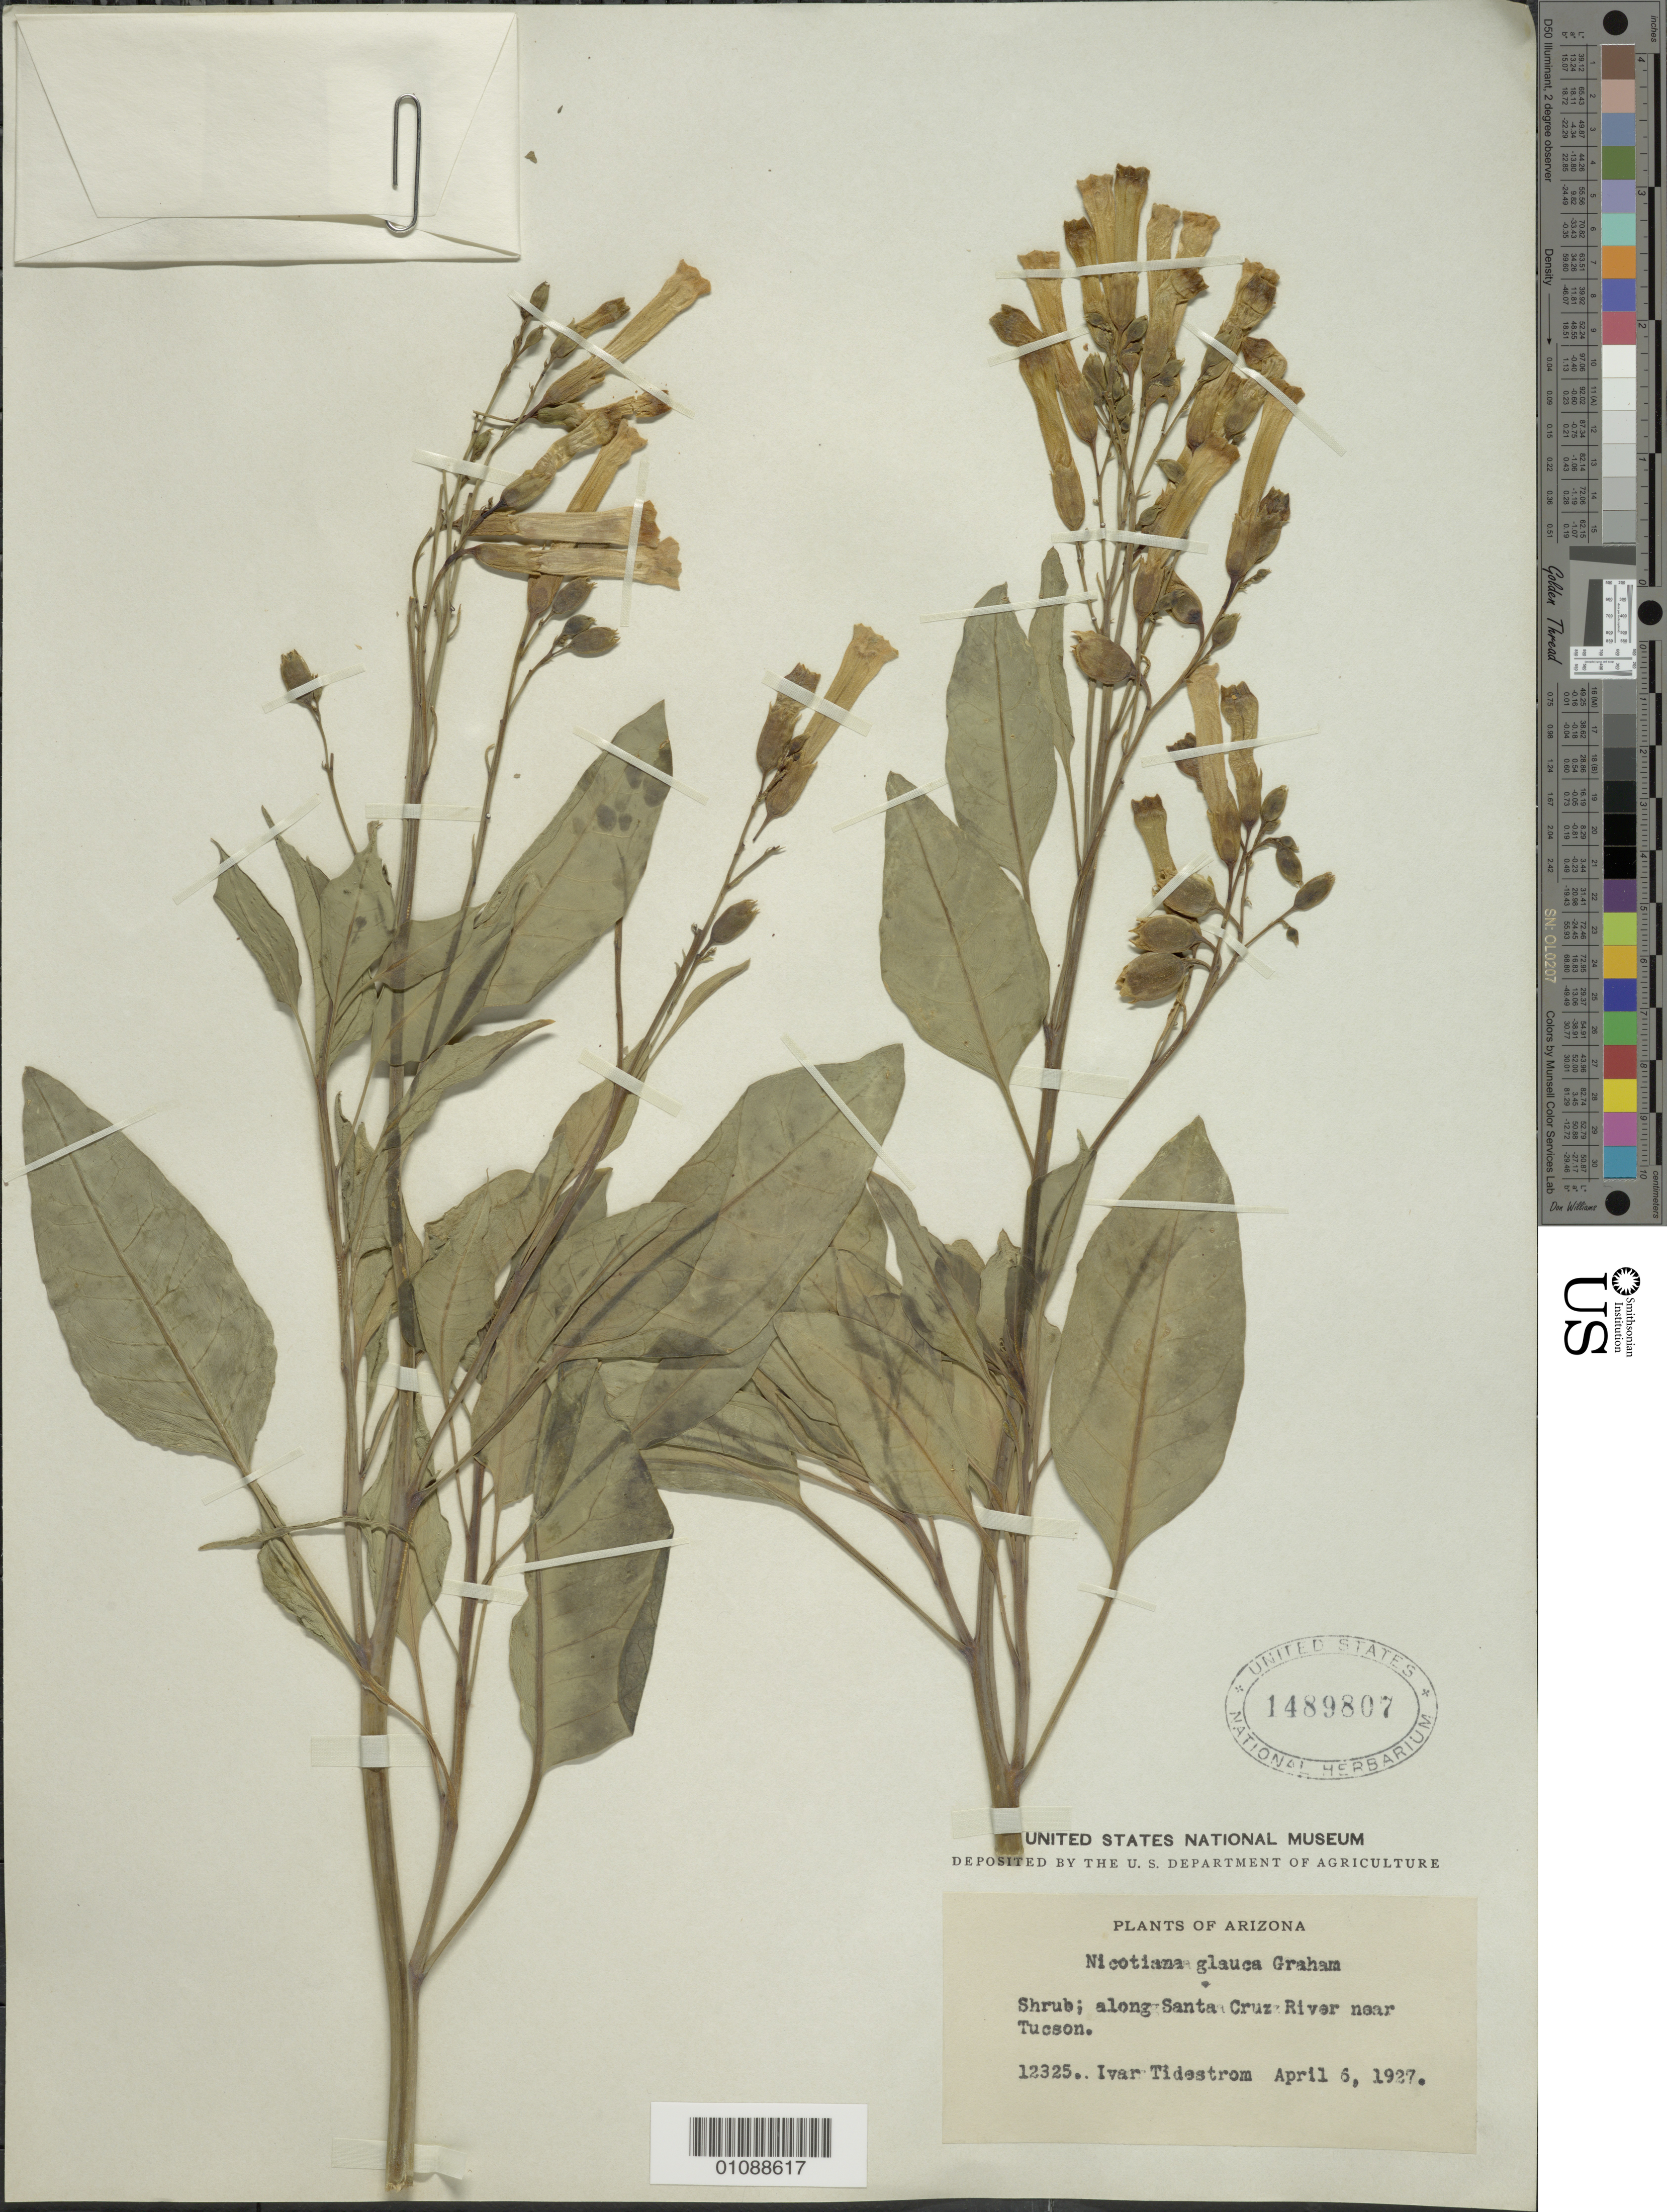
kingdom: Plantae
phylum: Tracheophyta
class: Magnoliopsida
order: Solanales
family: Solanaceae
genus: Nicotiana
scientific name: Nicotiana glauca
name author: Graham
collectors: I. F. Tidestrom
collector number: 12325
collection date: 1927-04-06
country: United States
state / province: Arizona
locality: Along Santa Cruz River near Tucson.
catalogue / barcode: US 1489807